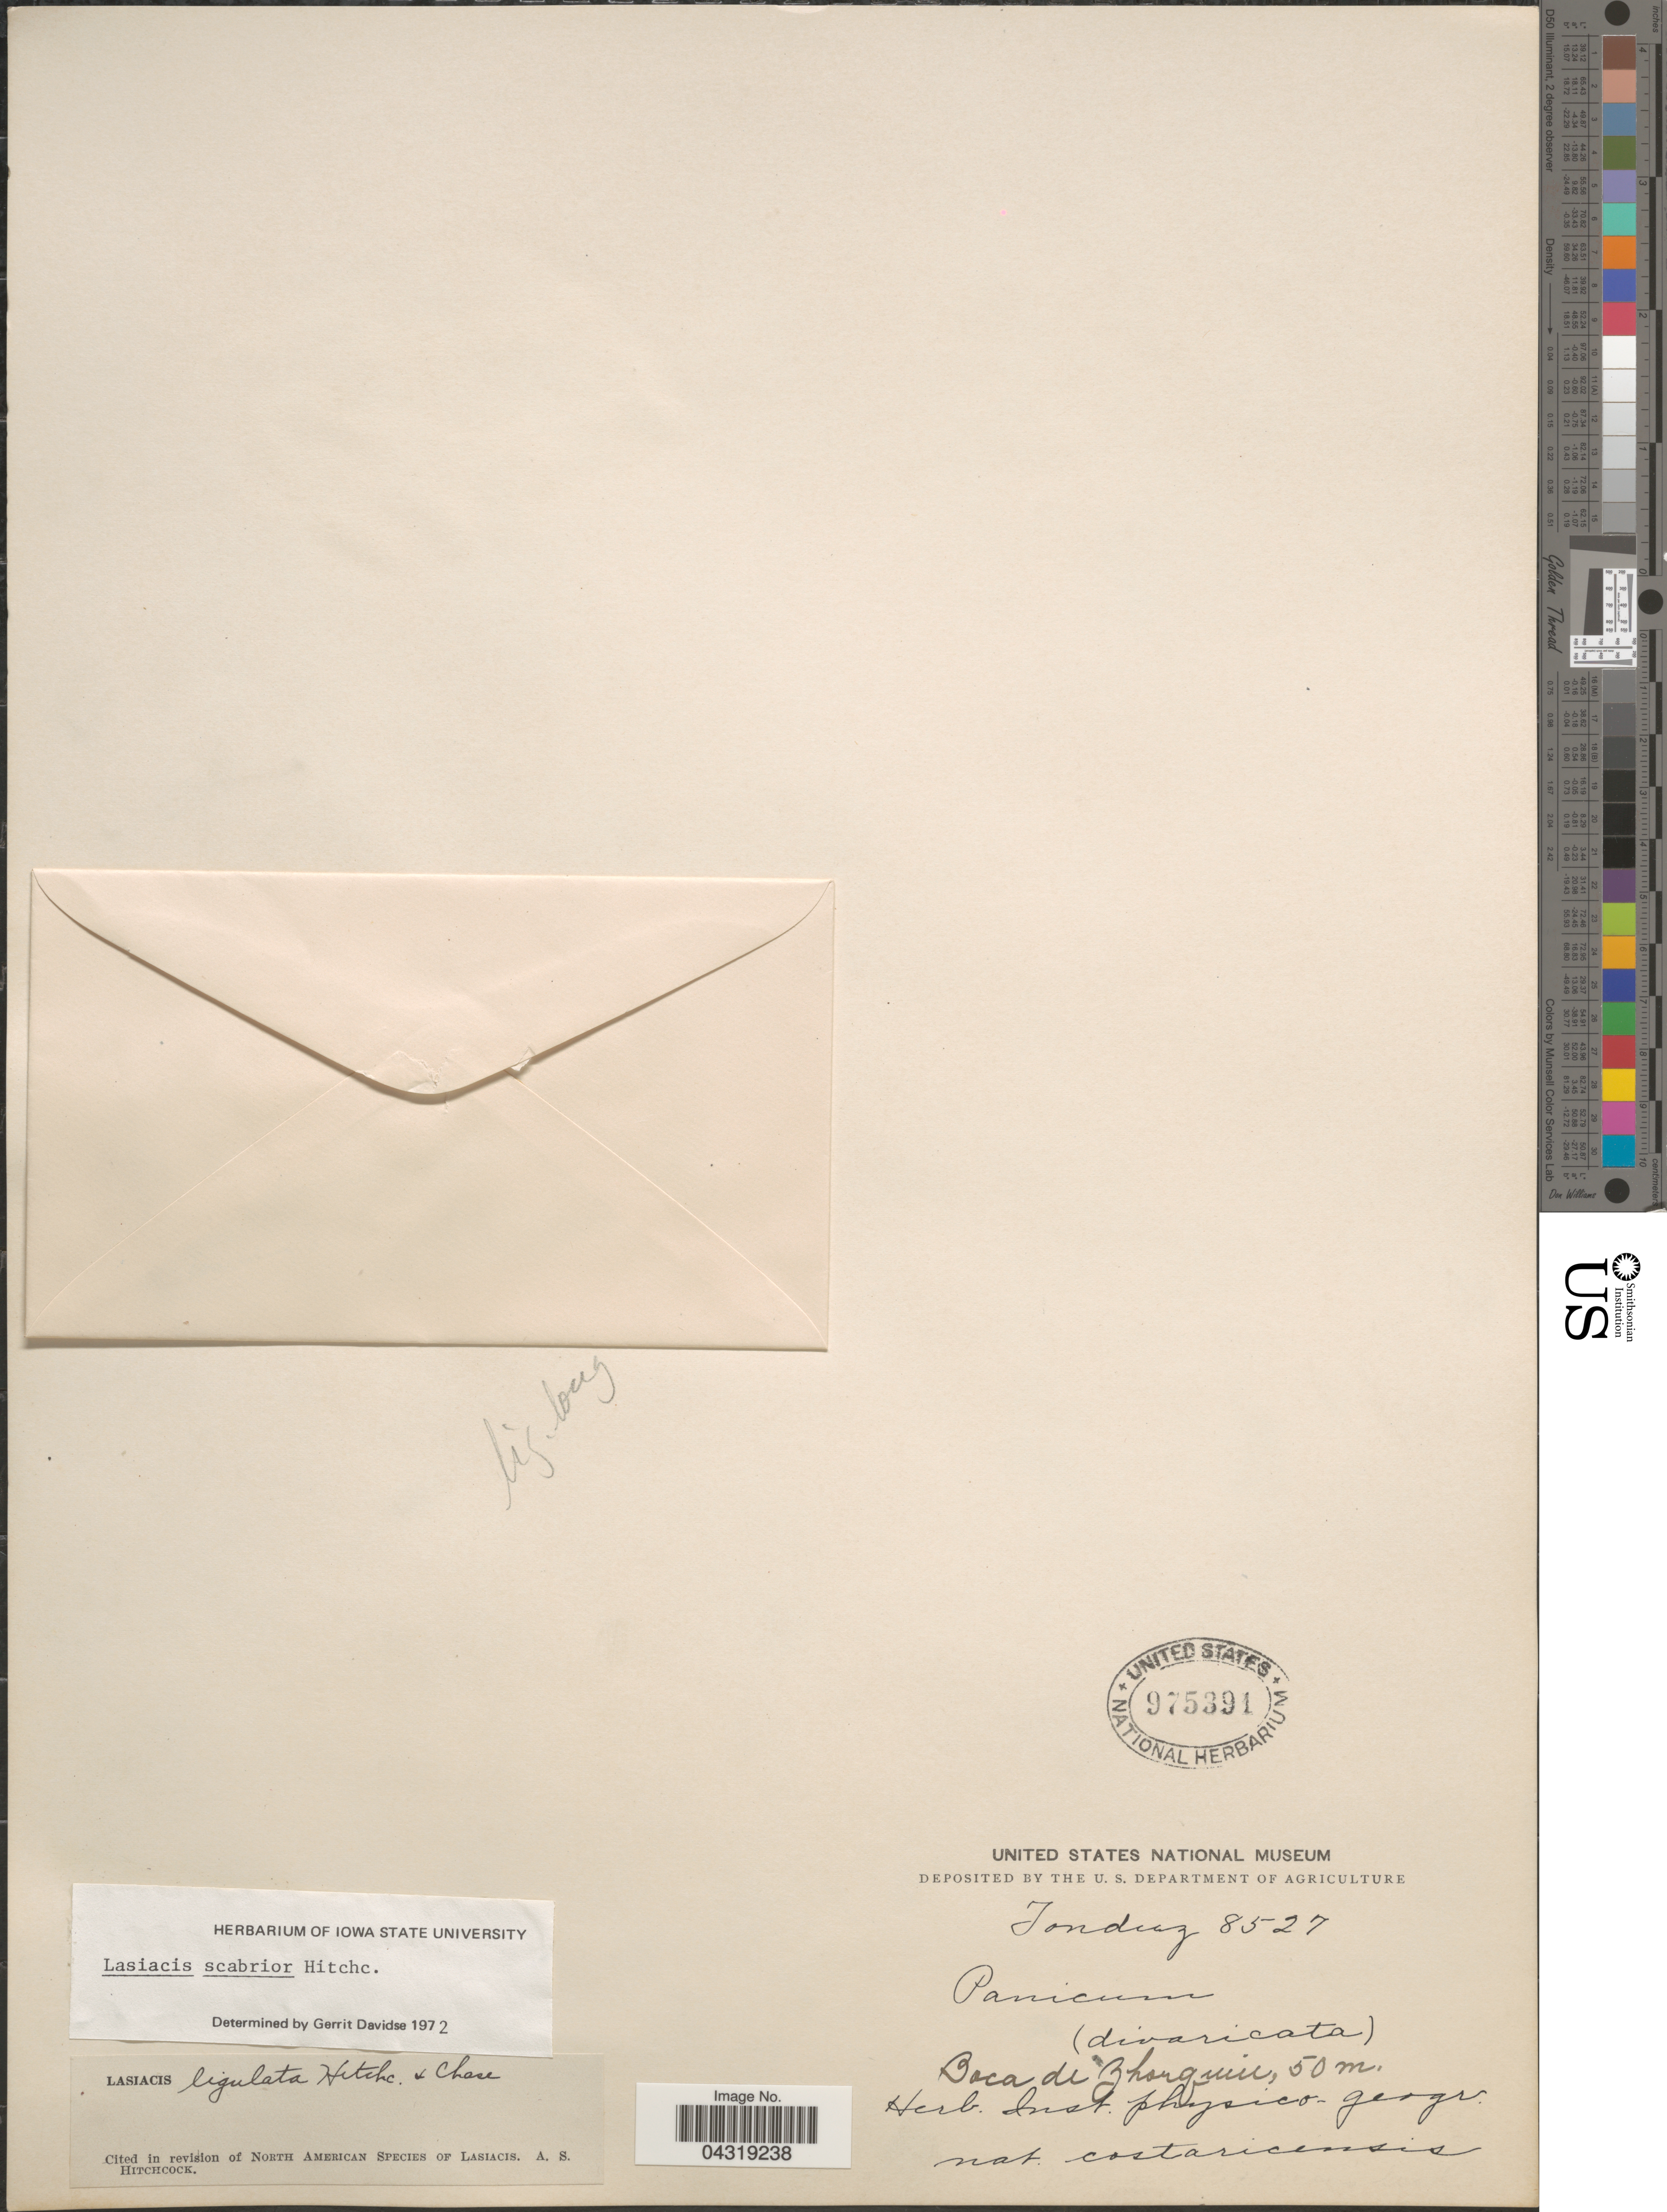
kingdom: Plantae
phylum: Tracheophyta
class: Liliopsida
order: Poales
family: Poaceae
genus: Lasiacis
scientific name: Lasiacis scabrior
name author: Hitchc.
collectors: Tonduz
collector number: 8527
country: Costa Rica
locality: Boca de Zhorquin.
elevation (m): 50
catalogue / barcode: US 975391